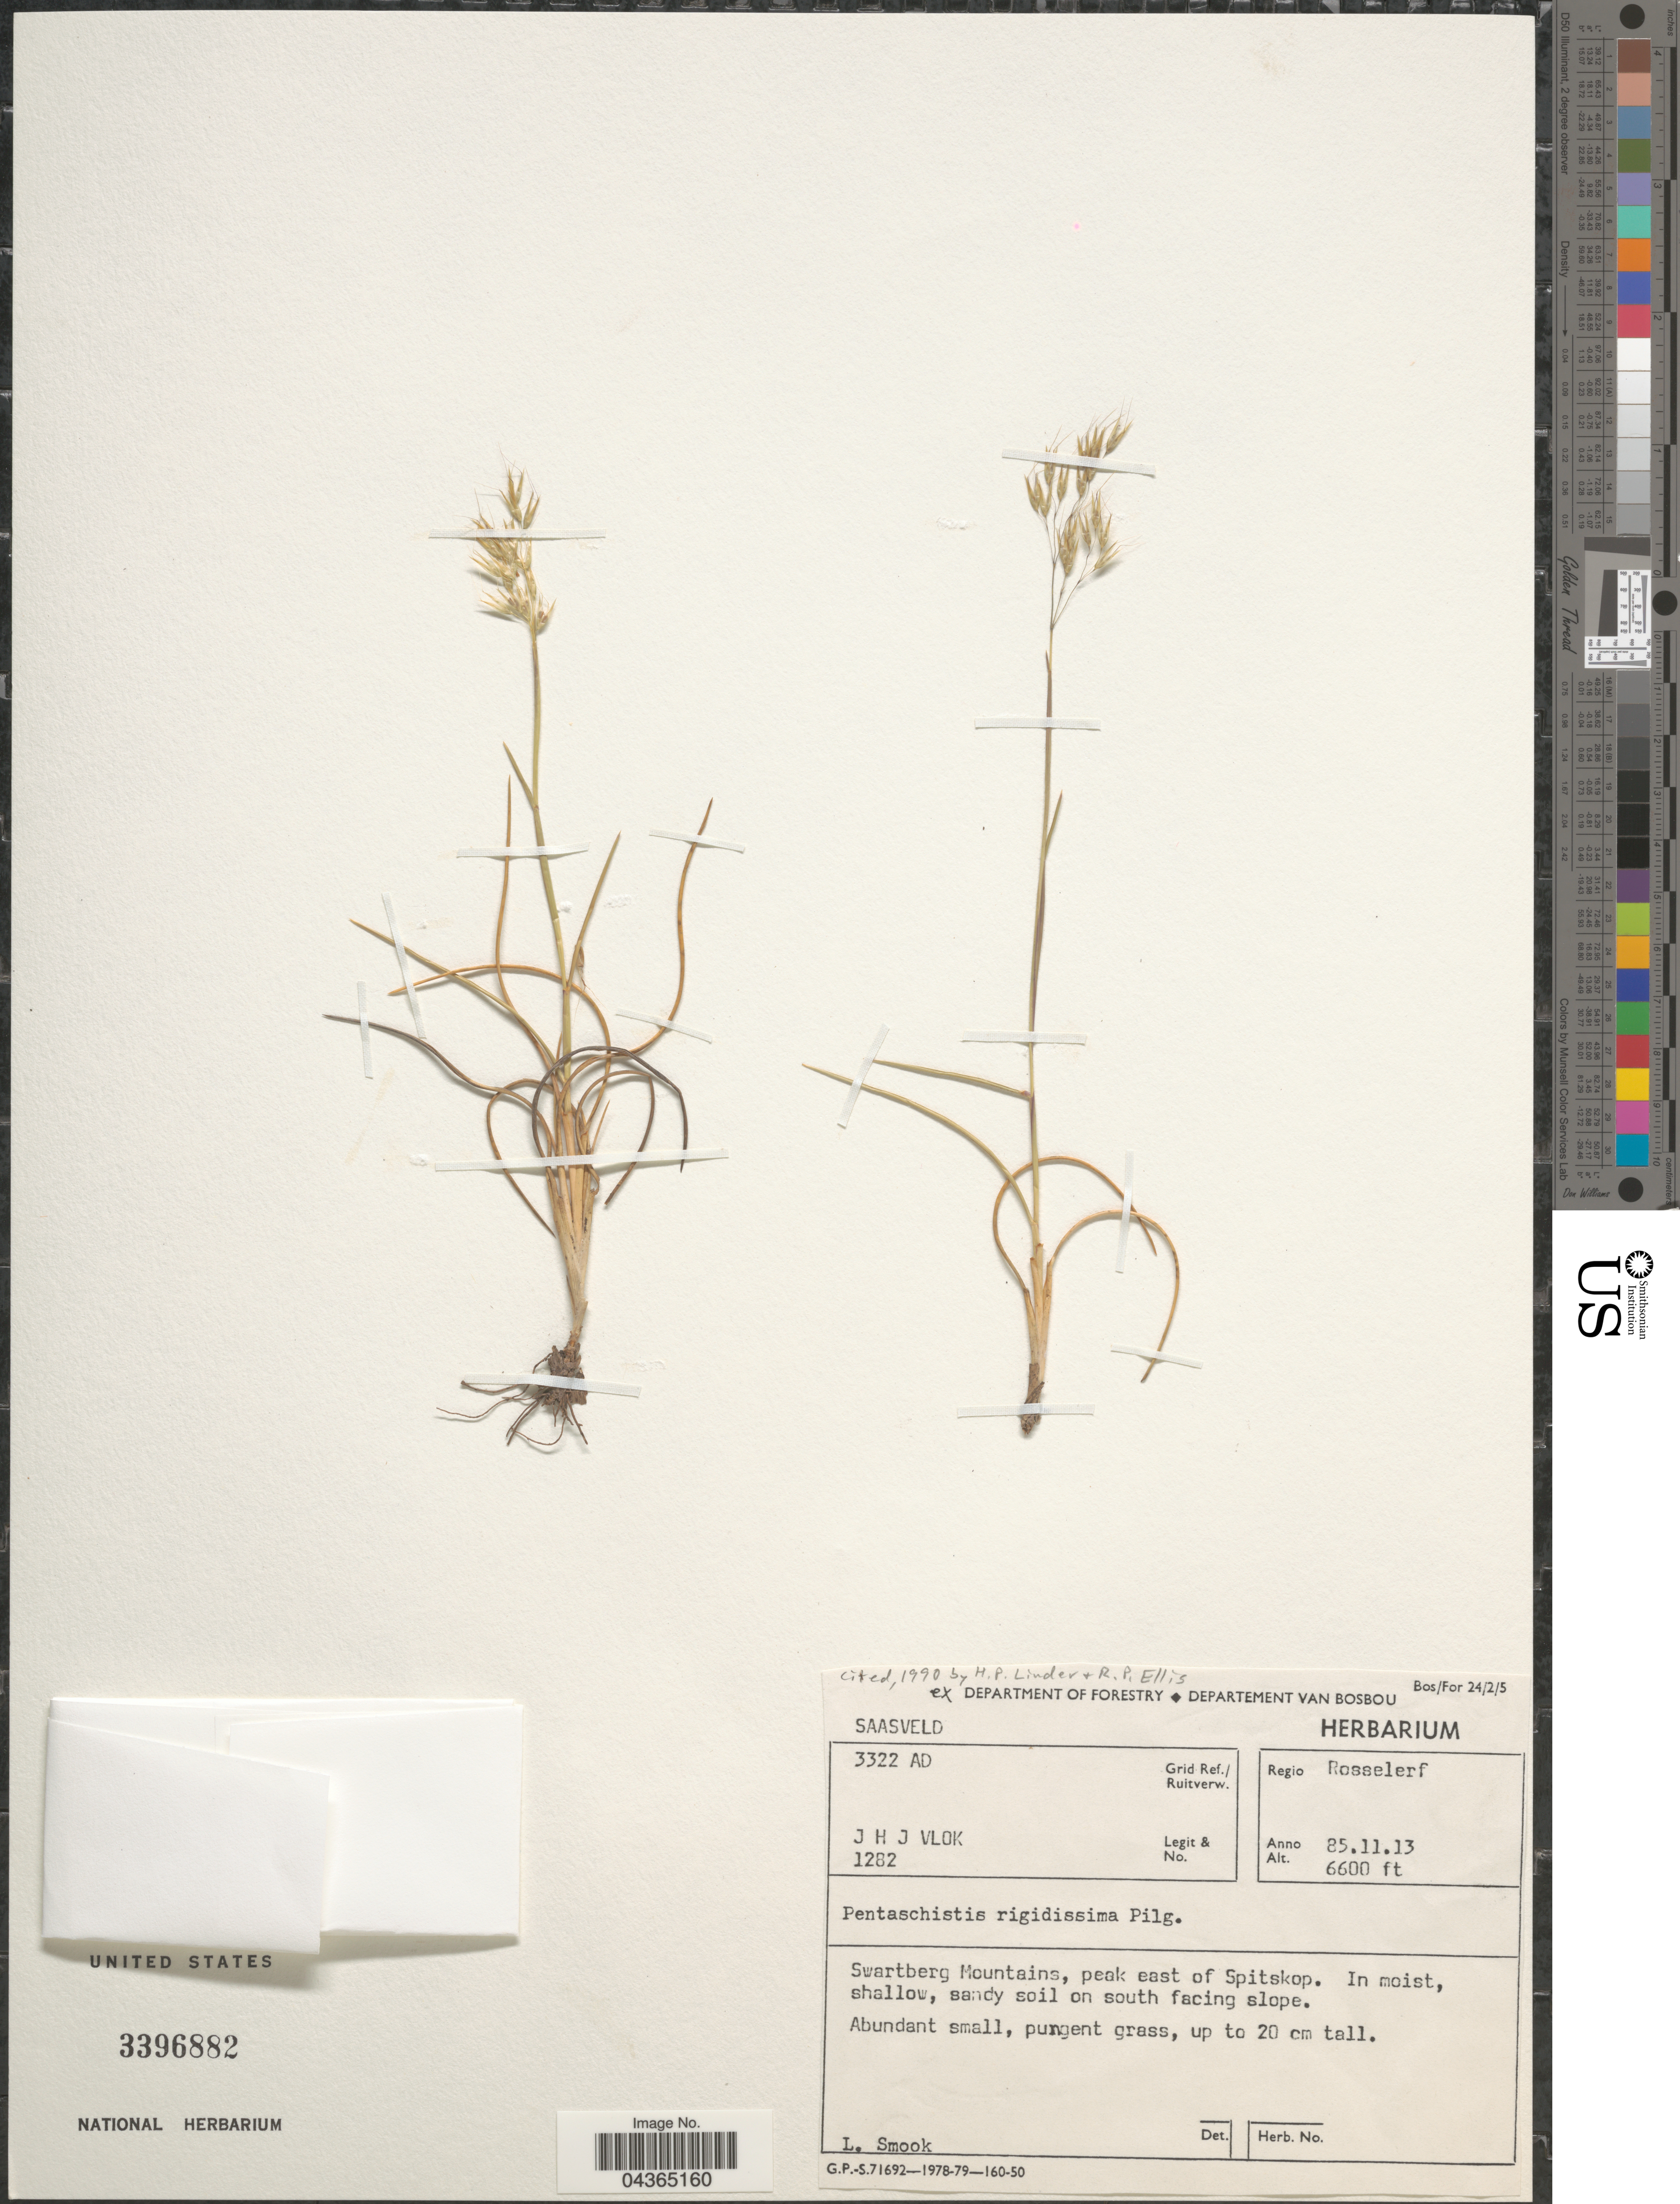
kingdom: Plantae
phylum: Tracheophyta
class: Liliopsida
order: Poales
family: Poaceae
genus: Pentameris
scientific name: Pentameris rigidissima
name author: (Pilg. & H.P. Linder) Galley & Linder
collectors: J. H. J. Vlok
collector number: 1282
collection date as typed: Transcribed d/m/y: 13/11/85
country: South Africa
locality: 3322 AD Grid Ref./ Ruitverw. Regio Rosselerf. Swartberg Mountains, peak east of Spitskop. Sandy soil on south facing slope.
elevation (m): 2012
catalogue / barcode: US 3396882